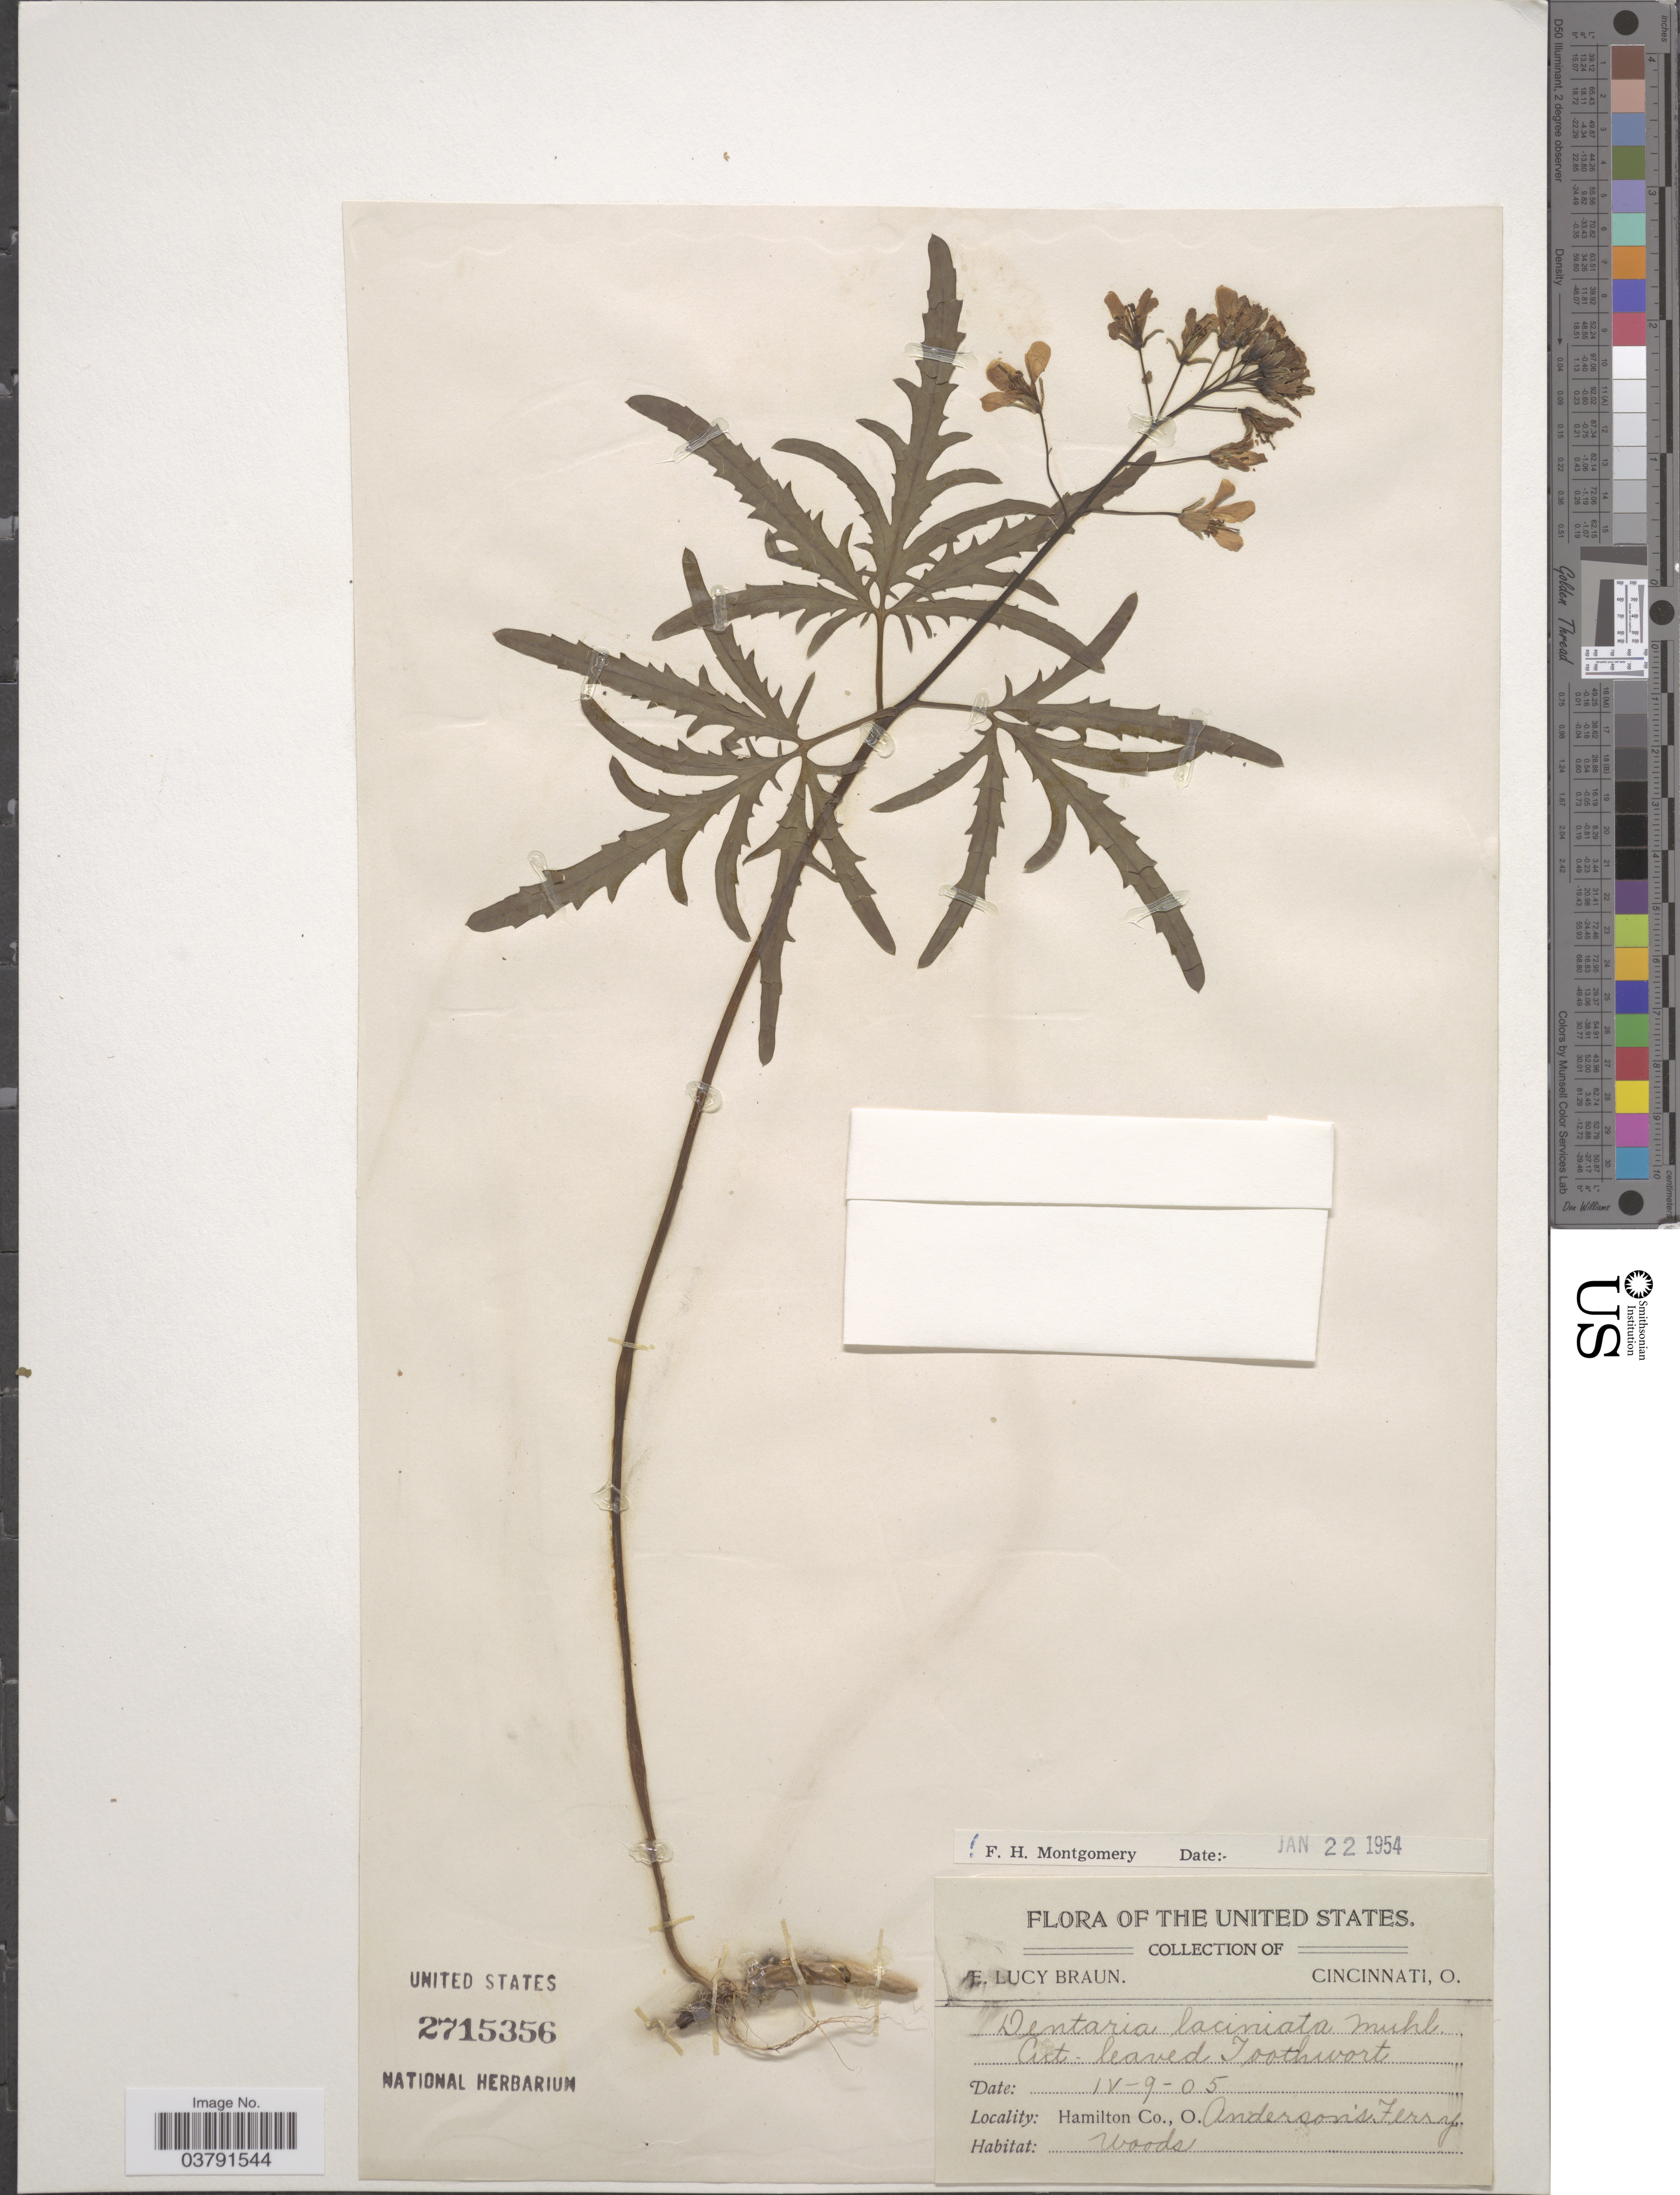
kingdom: Plantae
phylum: Tracheophyta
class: Magnoliopsida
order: Brassicales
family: Brassicaceae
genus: Dentaria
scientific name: Dentaria laciniata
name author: Muhl.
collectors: E. L. Braun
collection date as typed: Transcribed d/m/y: 9/4/5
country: United States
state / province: Ohio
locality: Hamilton Co., Anderson's Ferry.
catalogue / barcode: US 2715356